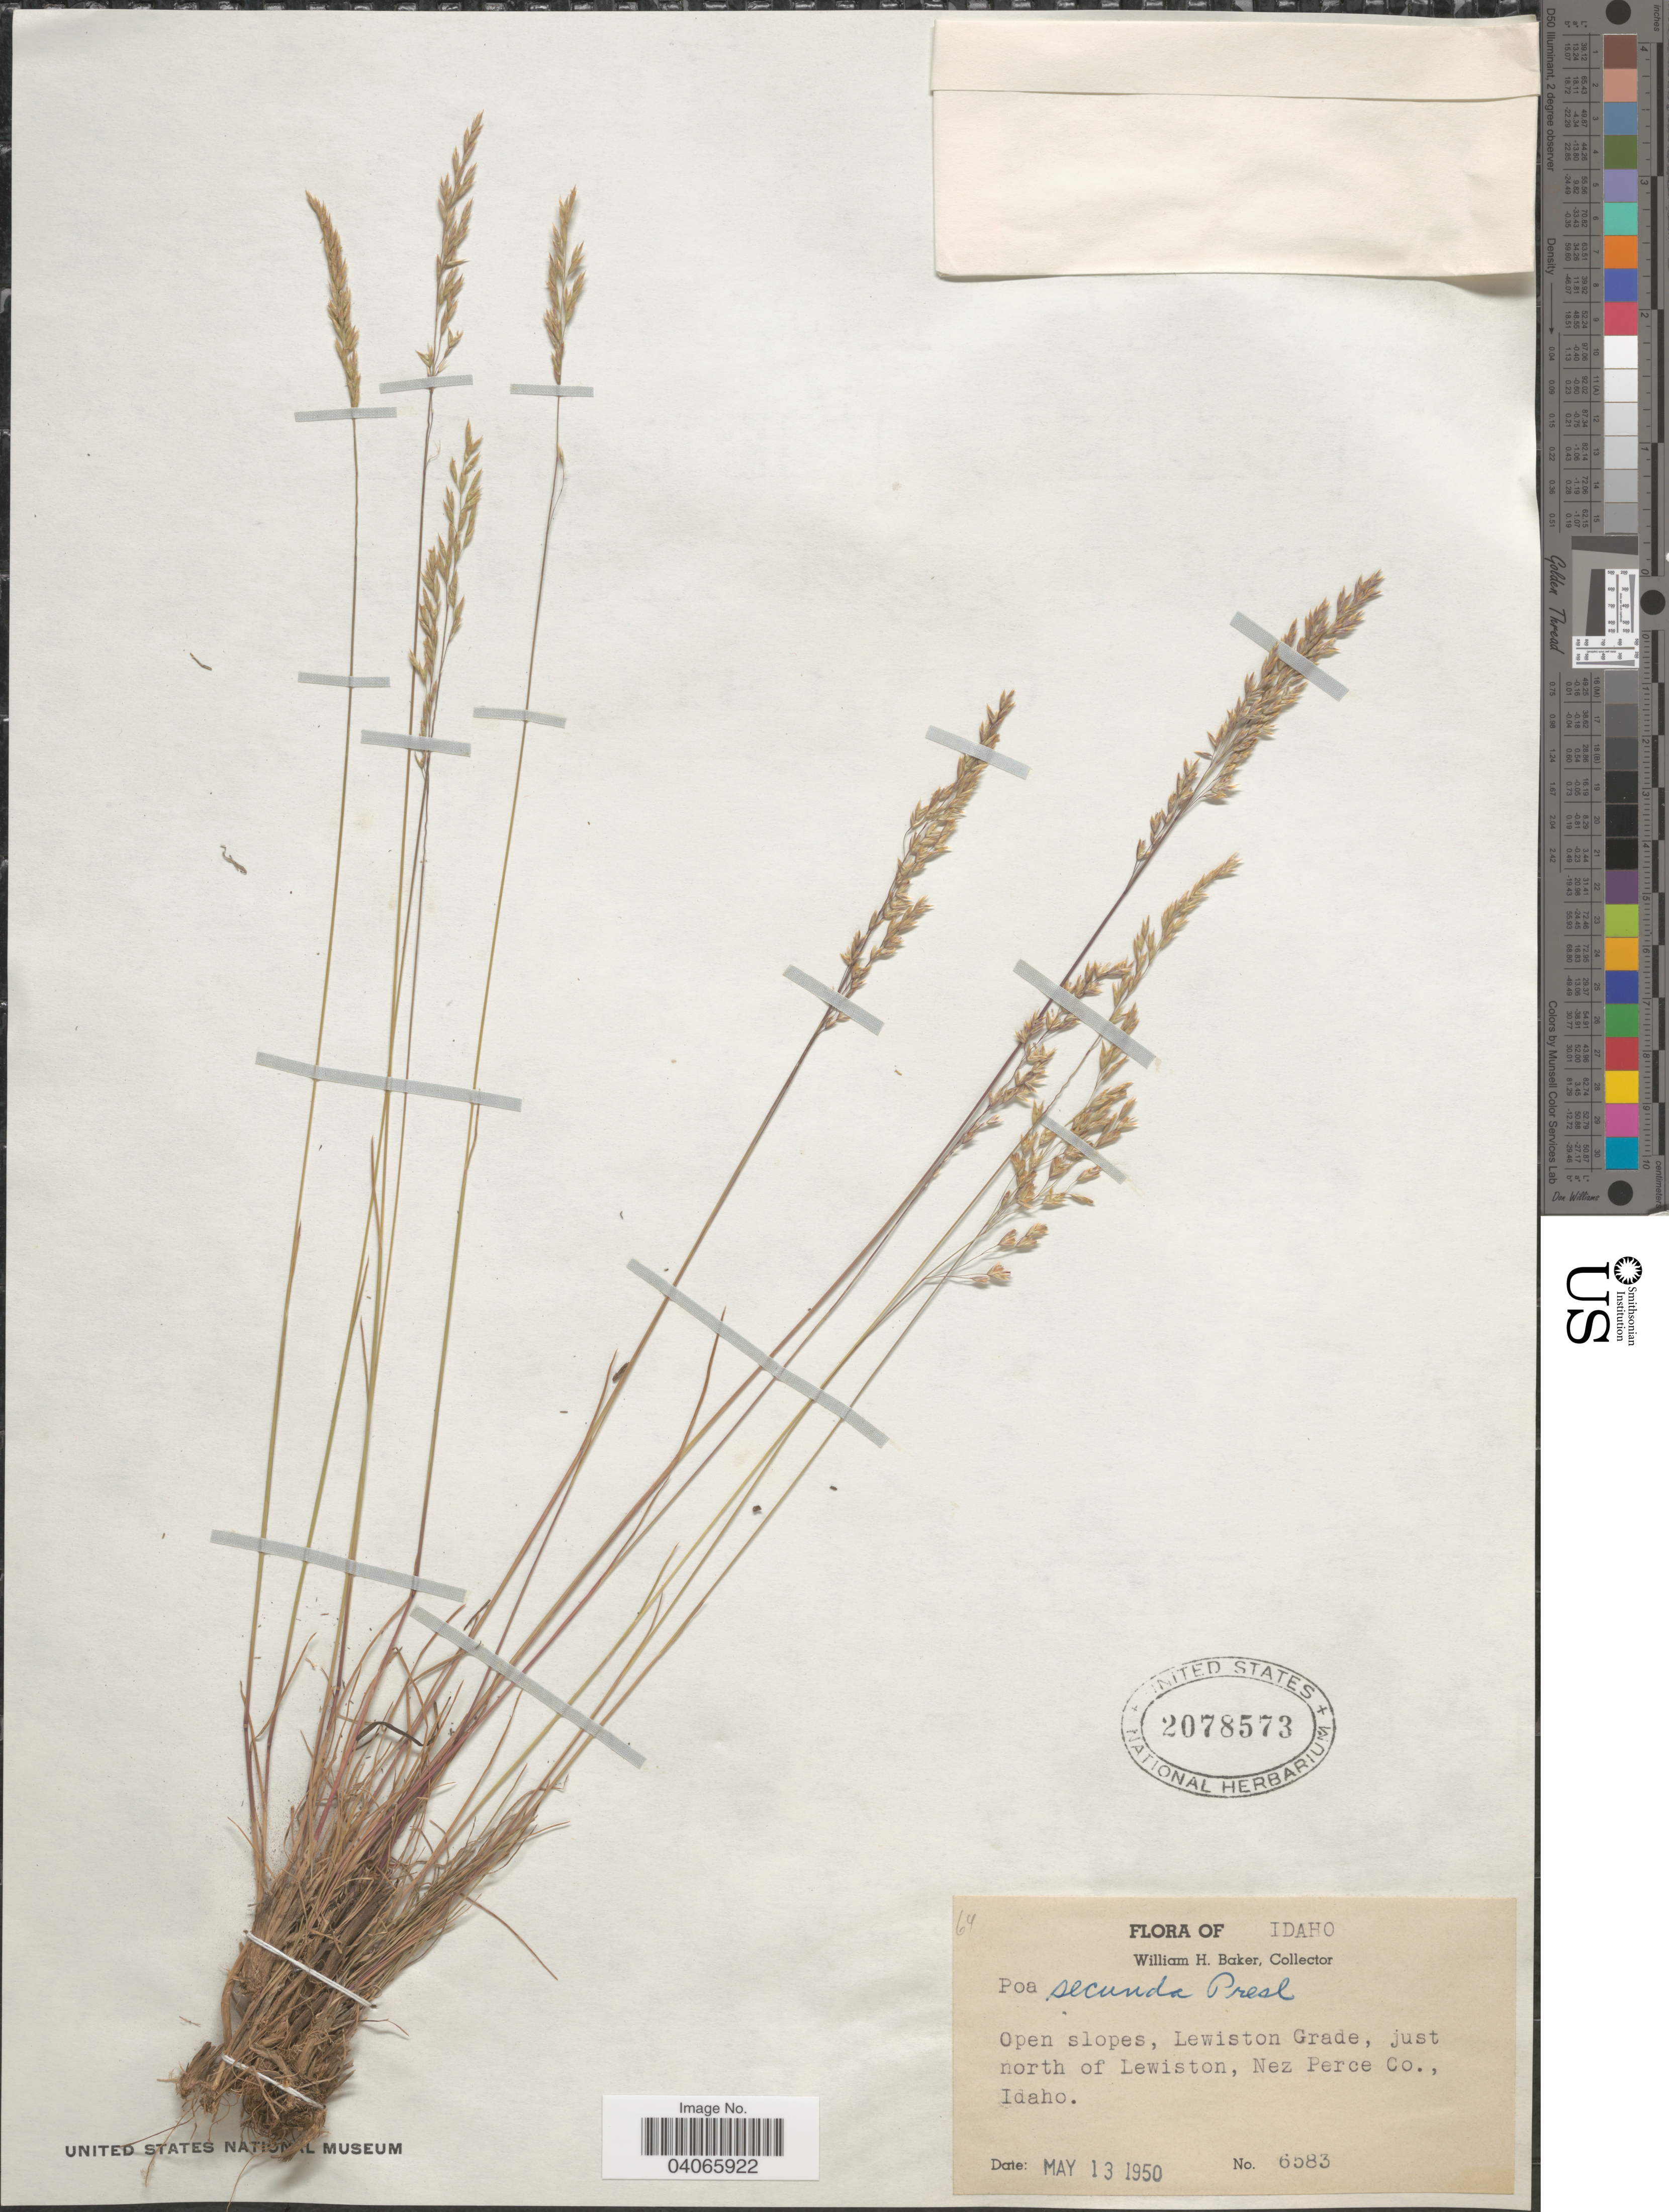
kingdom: Plantae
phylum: Tracheophyta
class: Liliopsida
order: Poales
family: Poaceae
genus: Poa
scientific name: Poa secunda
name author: J. Presl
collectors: W. H. Baker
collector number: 6583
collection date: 1950-05-13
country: United States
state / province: Idaho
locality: Lewiston Grade, just north of Lewiston, Nez Perce Co.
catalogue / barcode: US 2078573